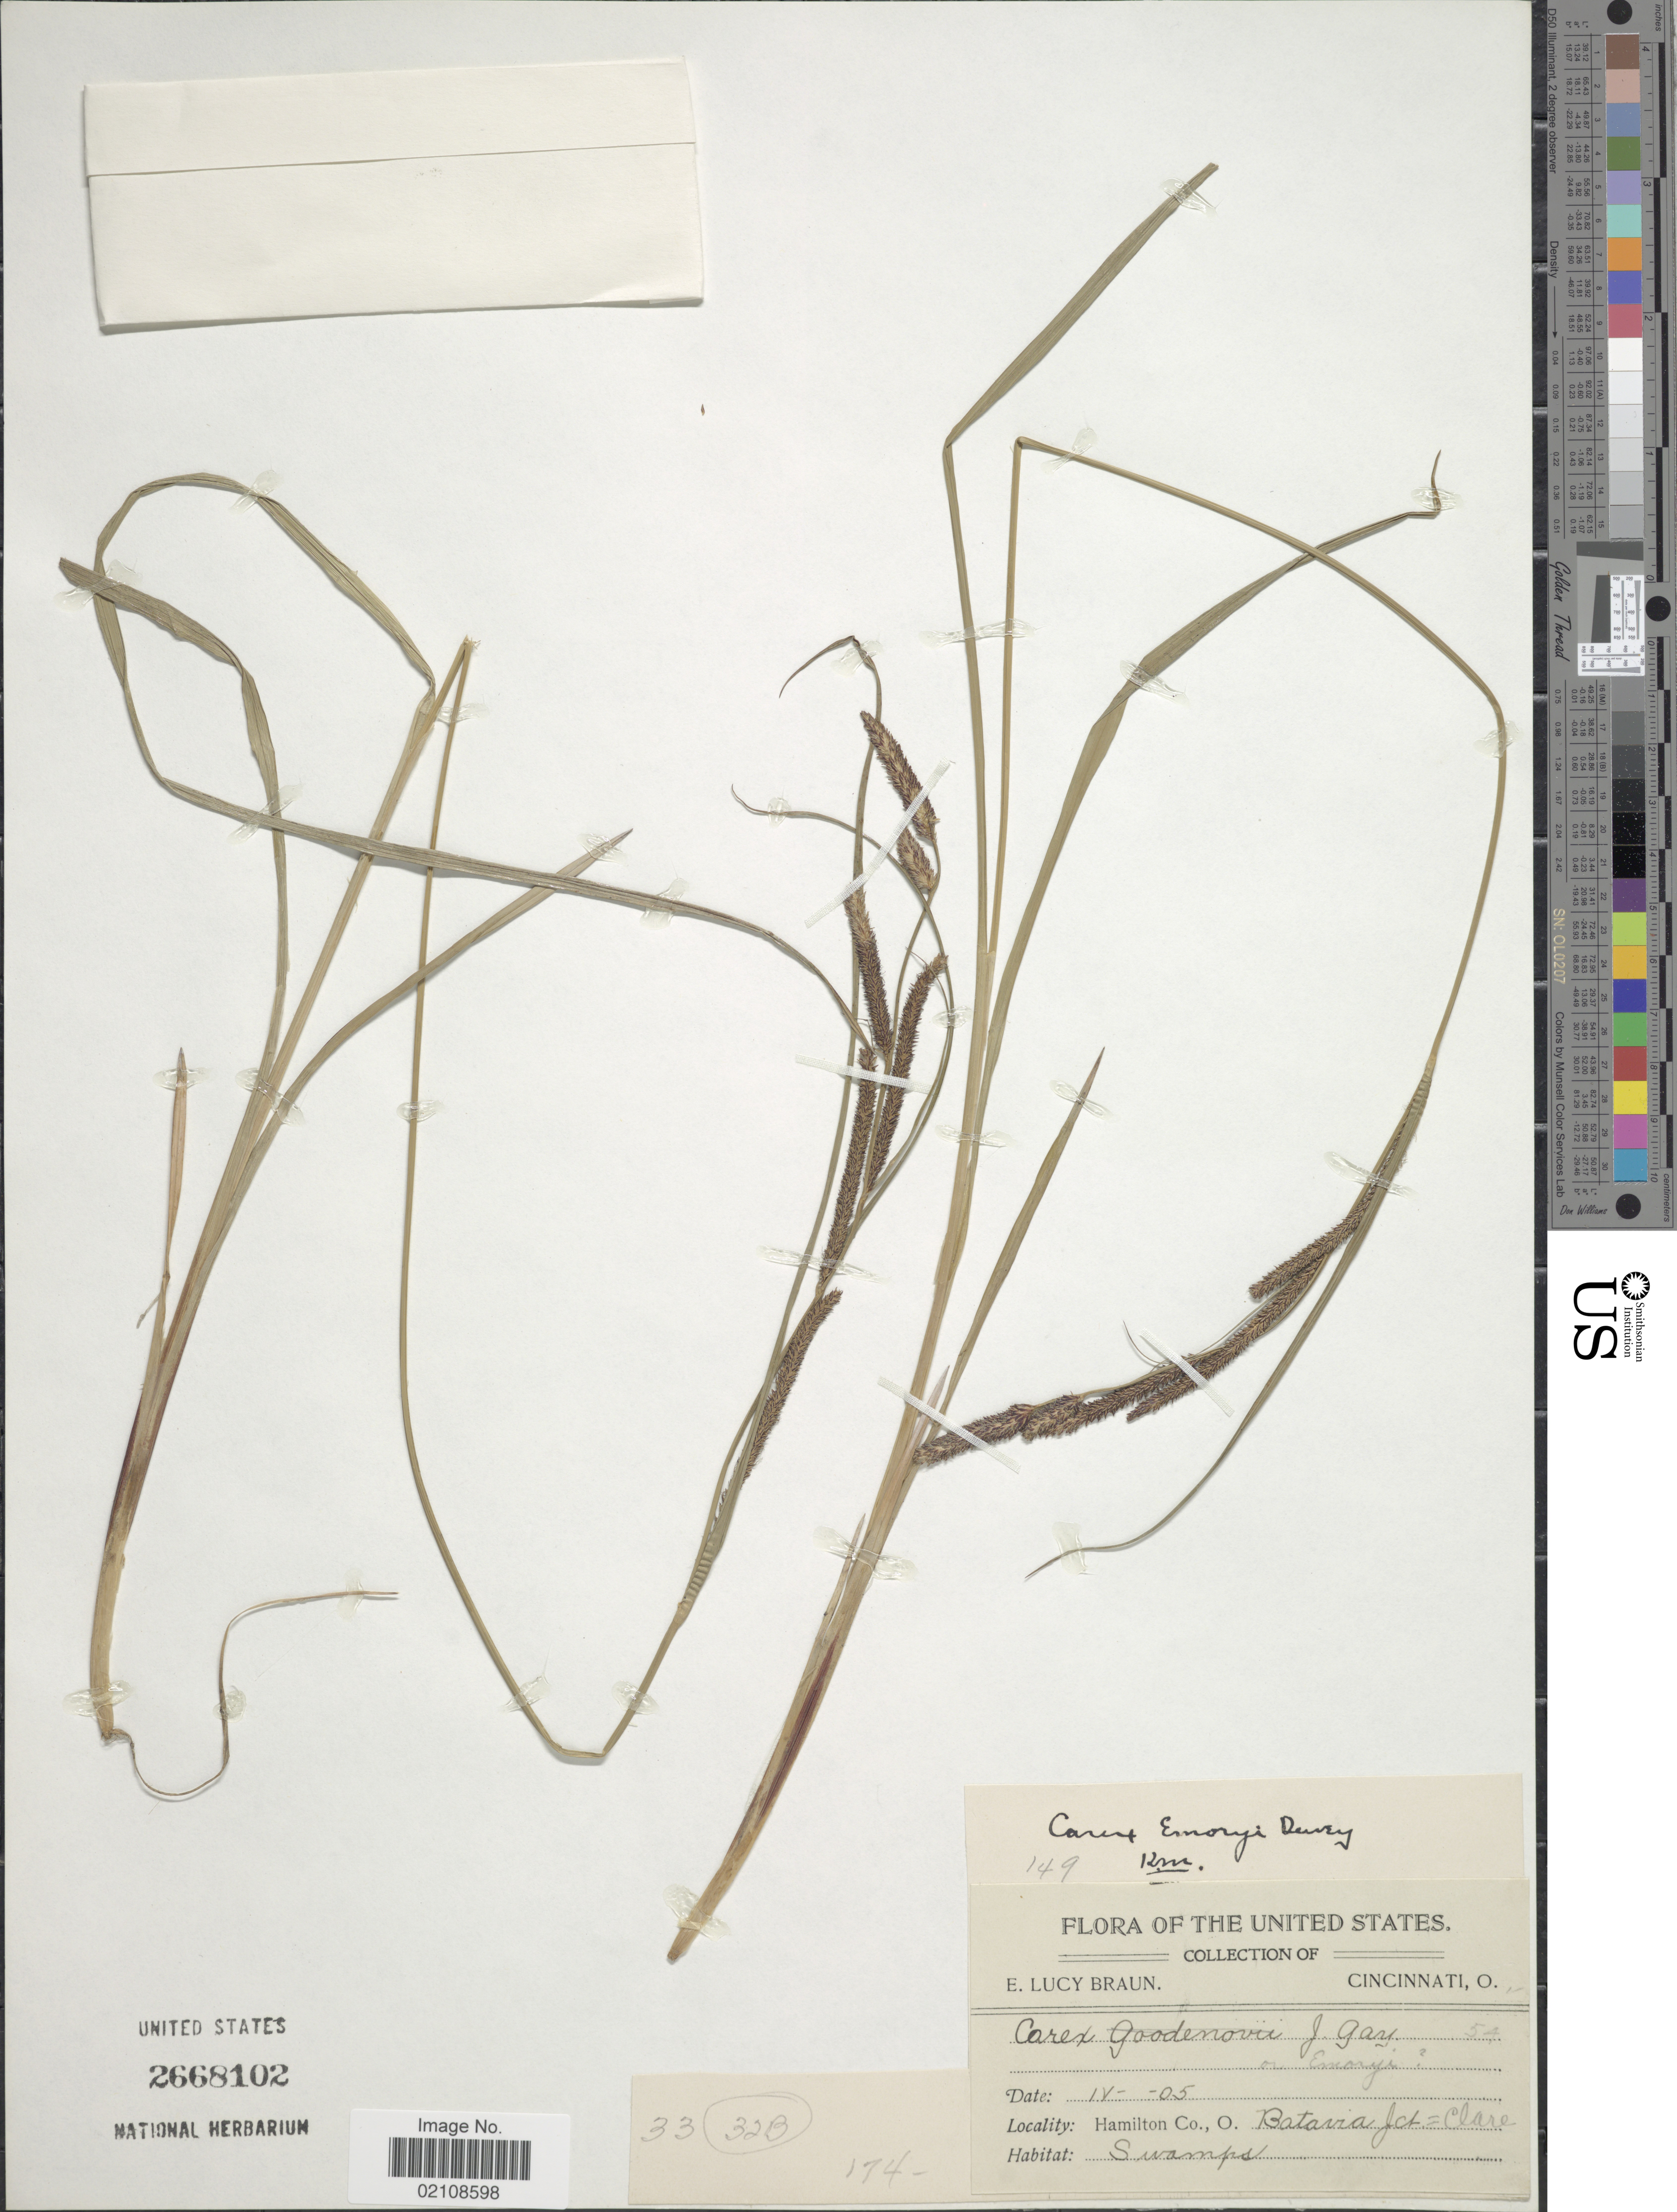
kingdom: Plantae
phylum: Tracheophyta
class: Liliopsida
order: Poales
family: Cyperaceae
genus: Carex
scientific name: Carex emoryi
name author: Dewey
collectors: E. L. Braun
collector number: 149?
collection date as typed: Transcribed d/m/y: /4/5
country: United States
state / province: Ohio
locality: Hamilton Co., Batavia Jct. Clare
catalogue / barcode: US 2668102